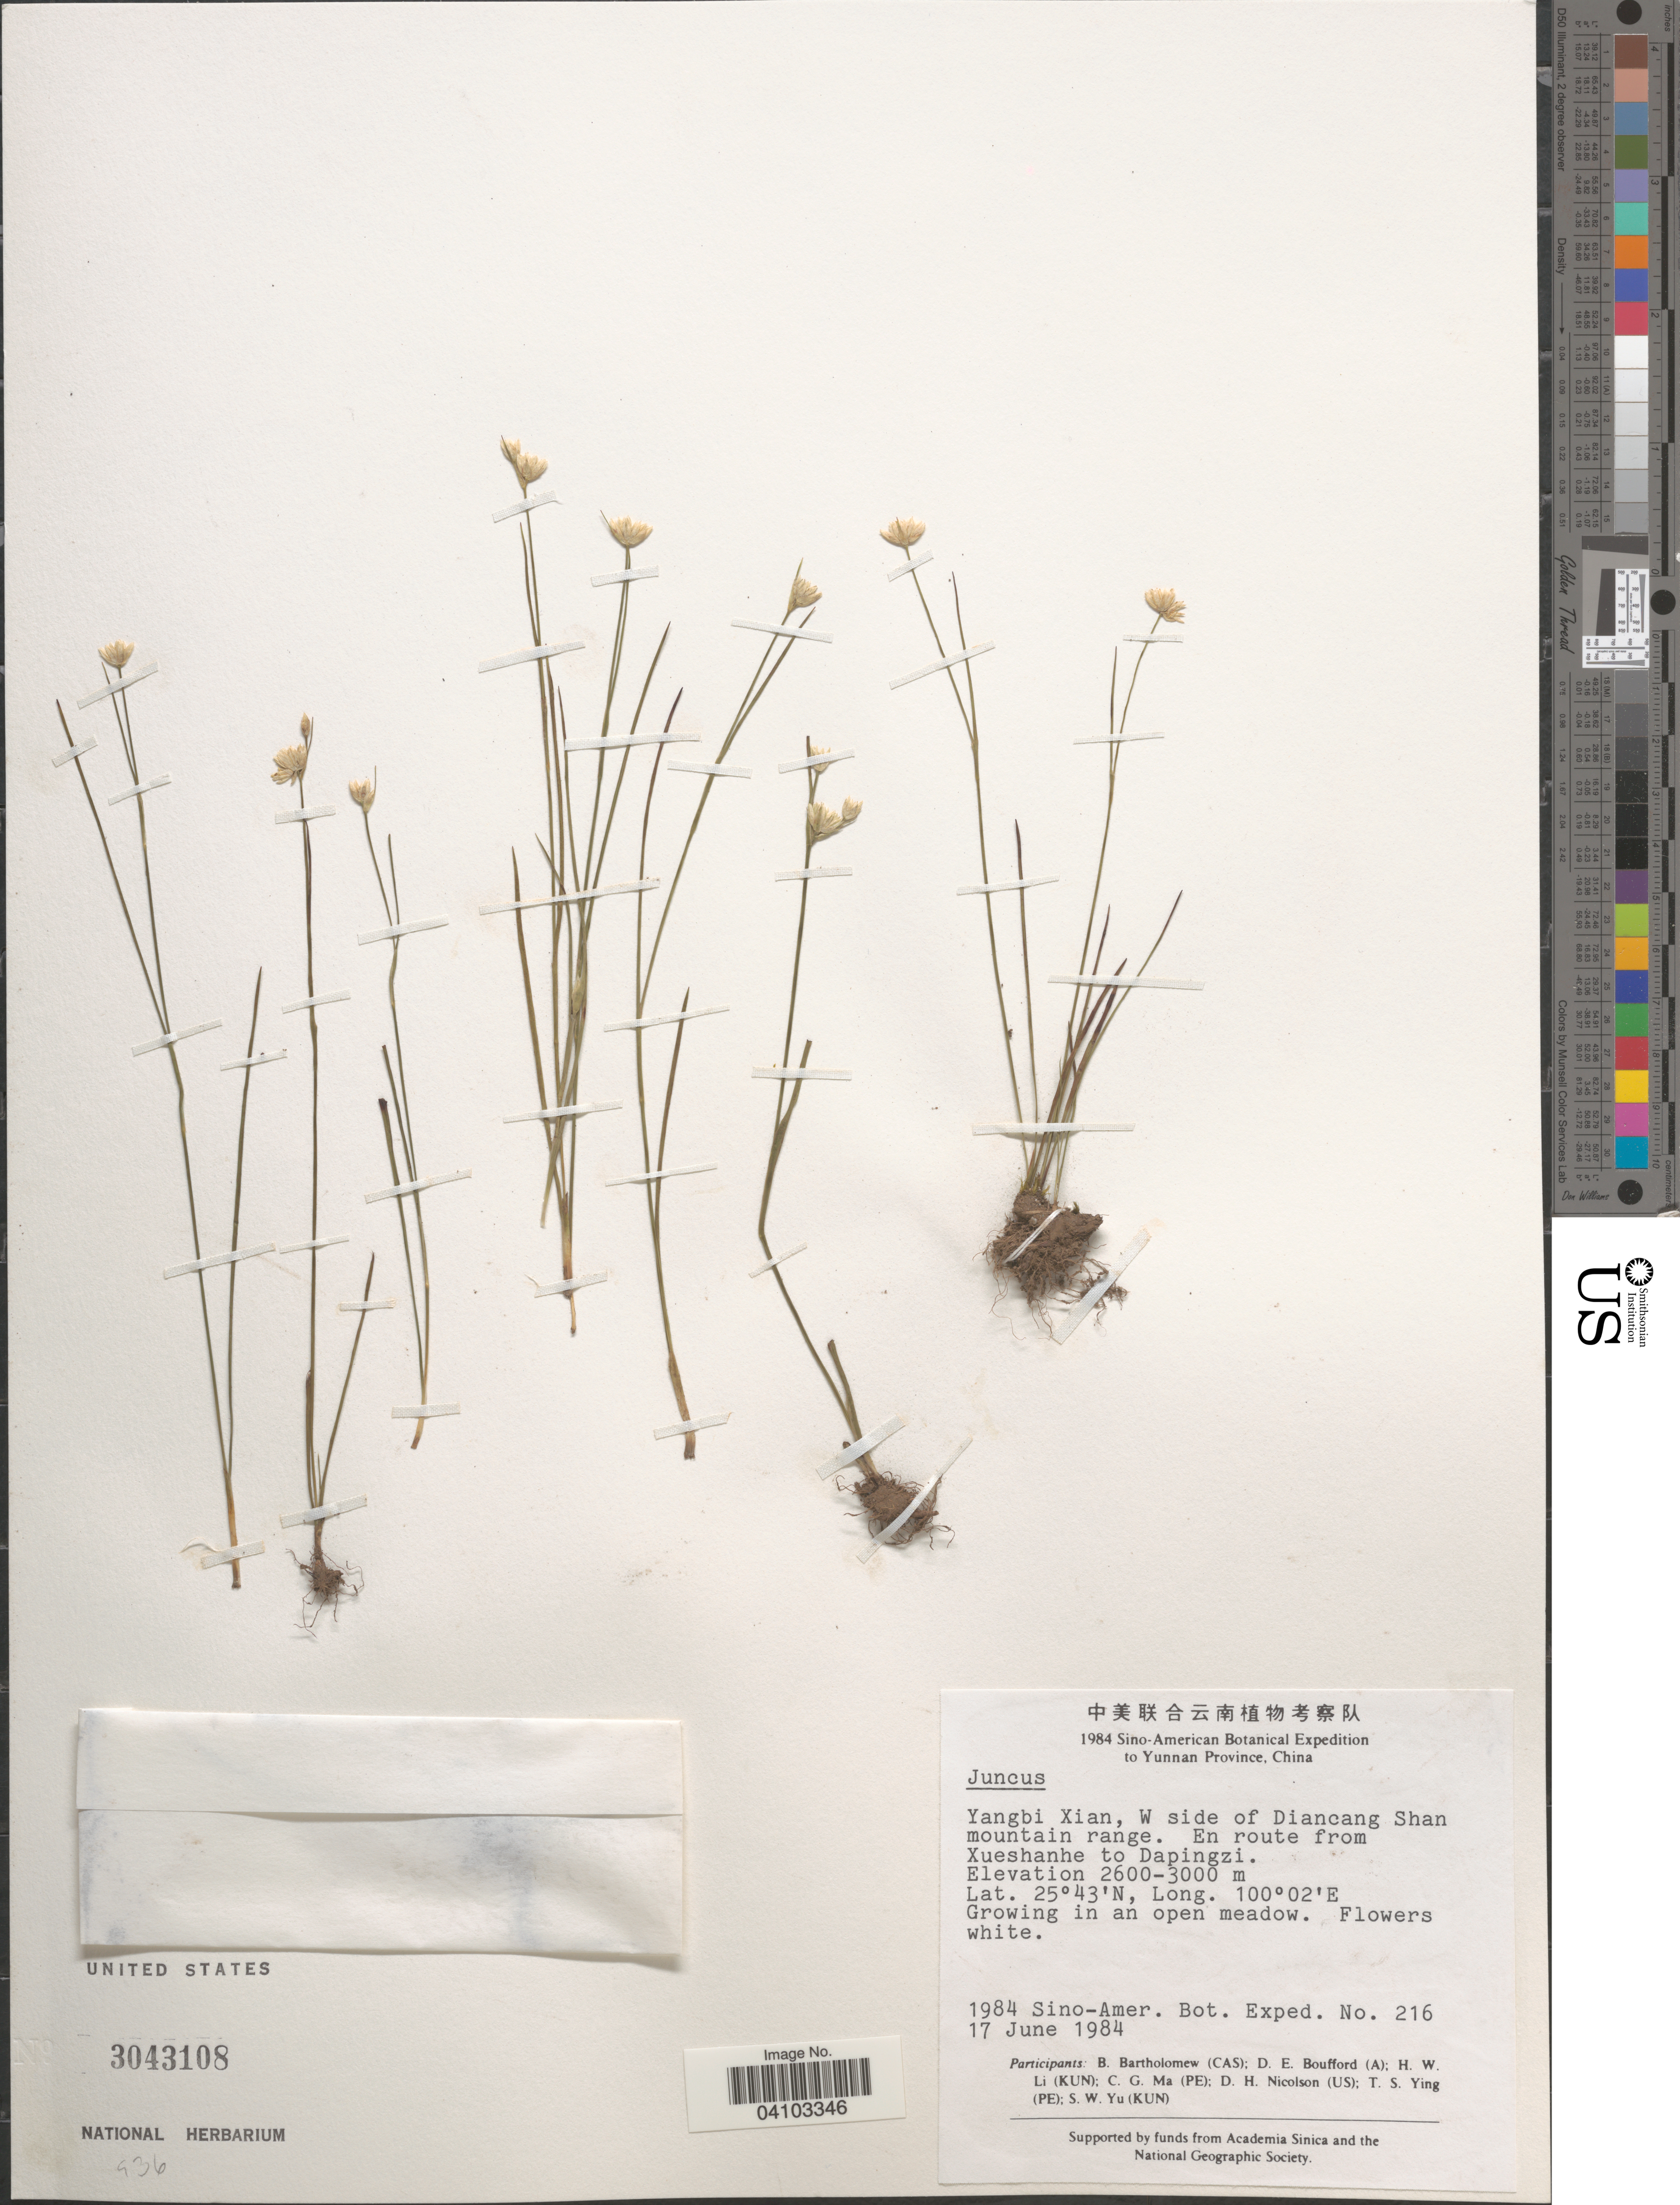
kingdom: Plantae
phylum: Tracheophyta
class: Liliopsida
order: Poales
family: Juncaceae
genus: Juncus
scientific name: Juncus sp.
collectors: B. Bartholomew, D. E. Boufford, H. W. Li, C. Ma & et al.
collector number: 216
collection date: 1984-06-17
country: China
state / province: Yunnan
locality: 1984 Sino-American Botanical Expedition to Yunnan Province, China. Yangbi Xian, W side of Diancang Shan mountain range. En route from Xueshanhe to Dapingzi.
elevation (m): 2600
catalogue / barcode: US 3043108